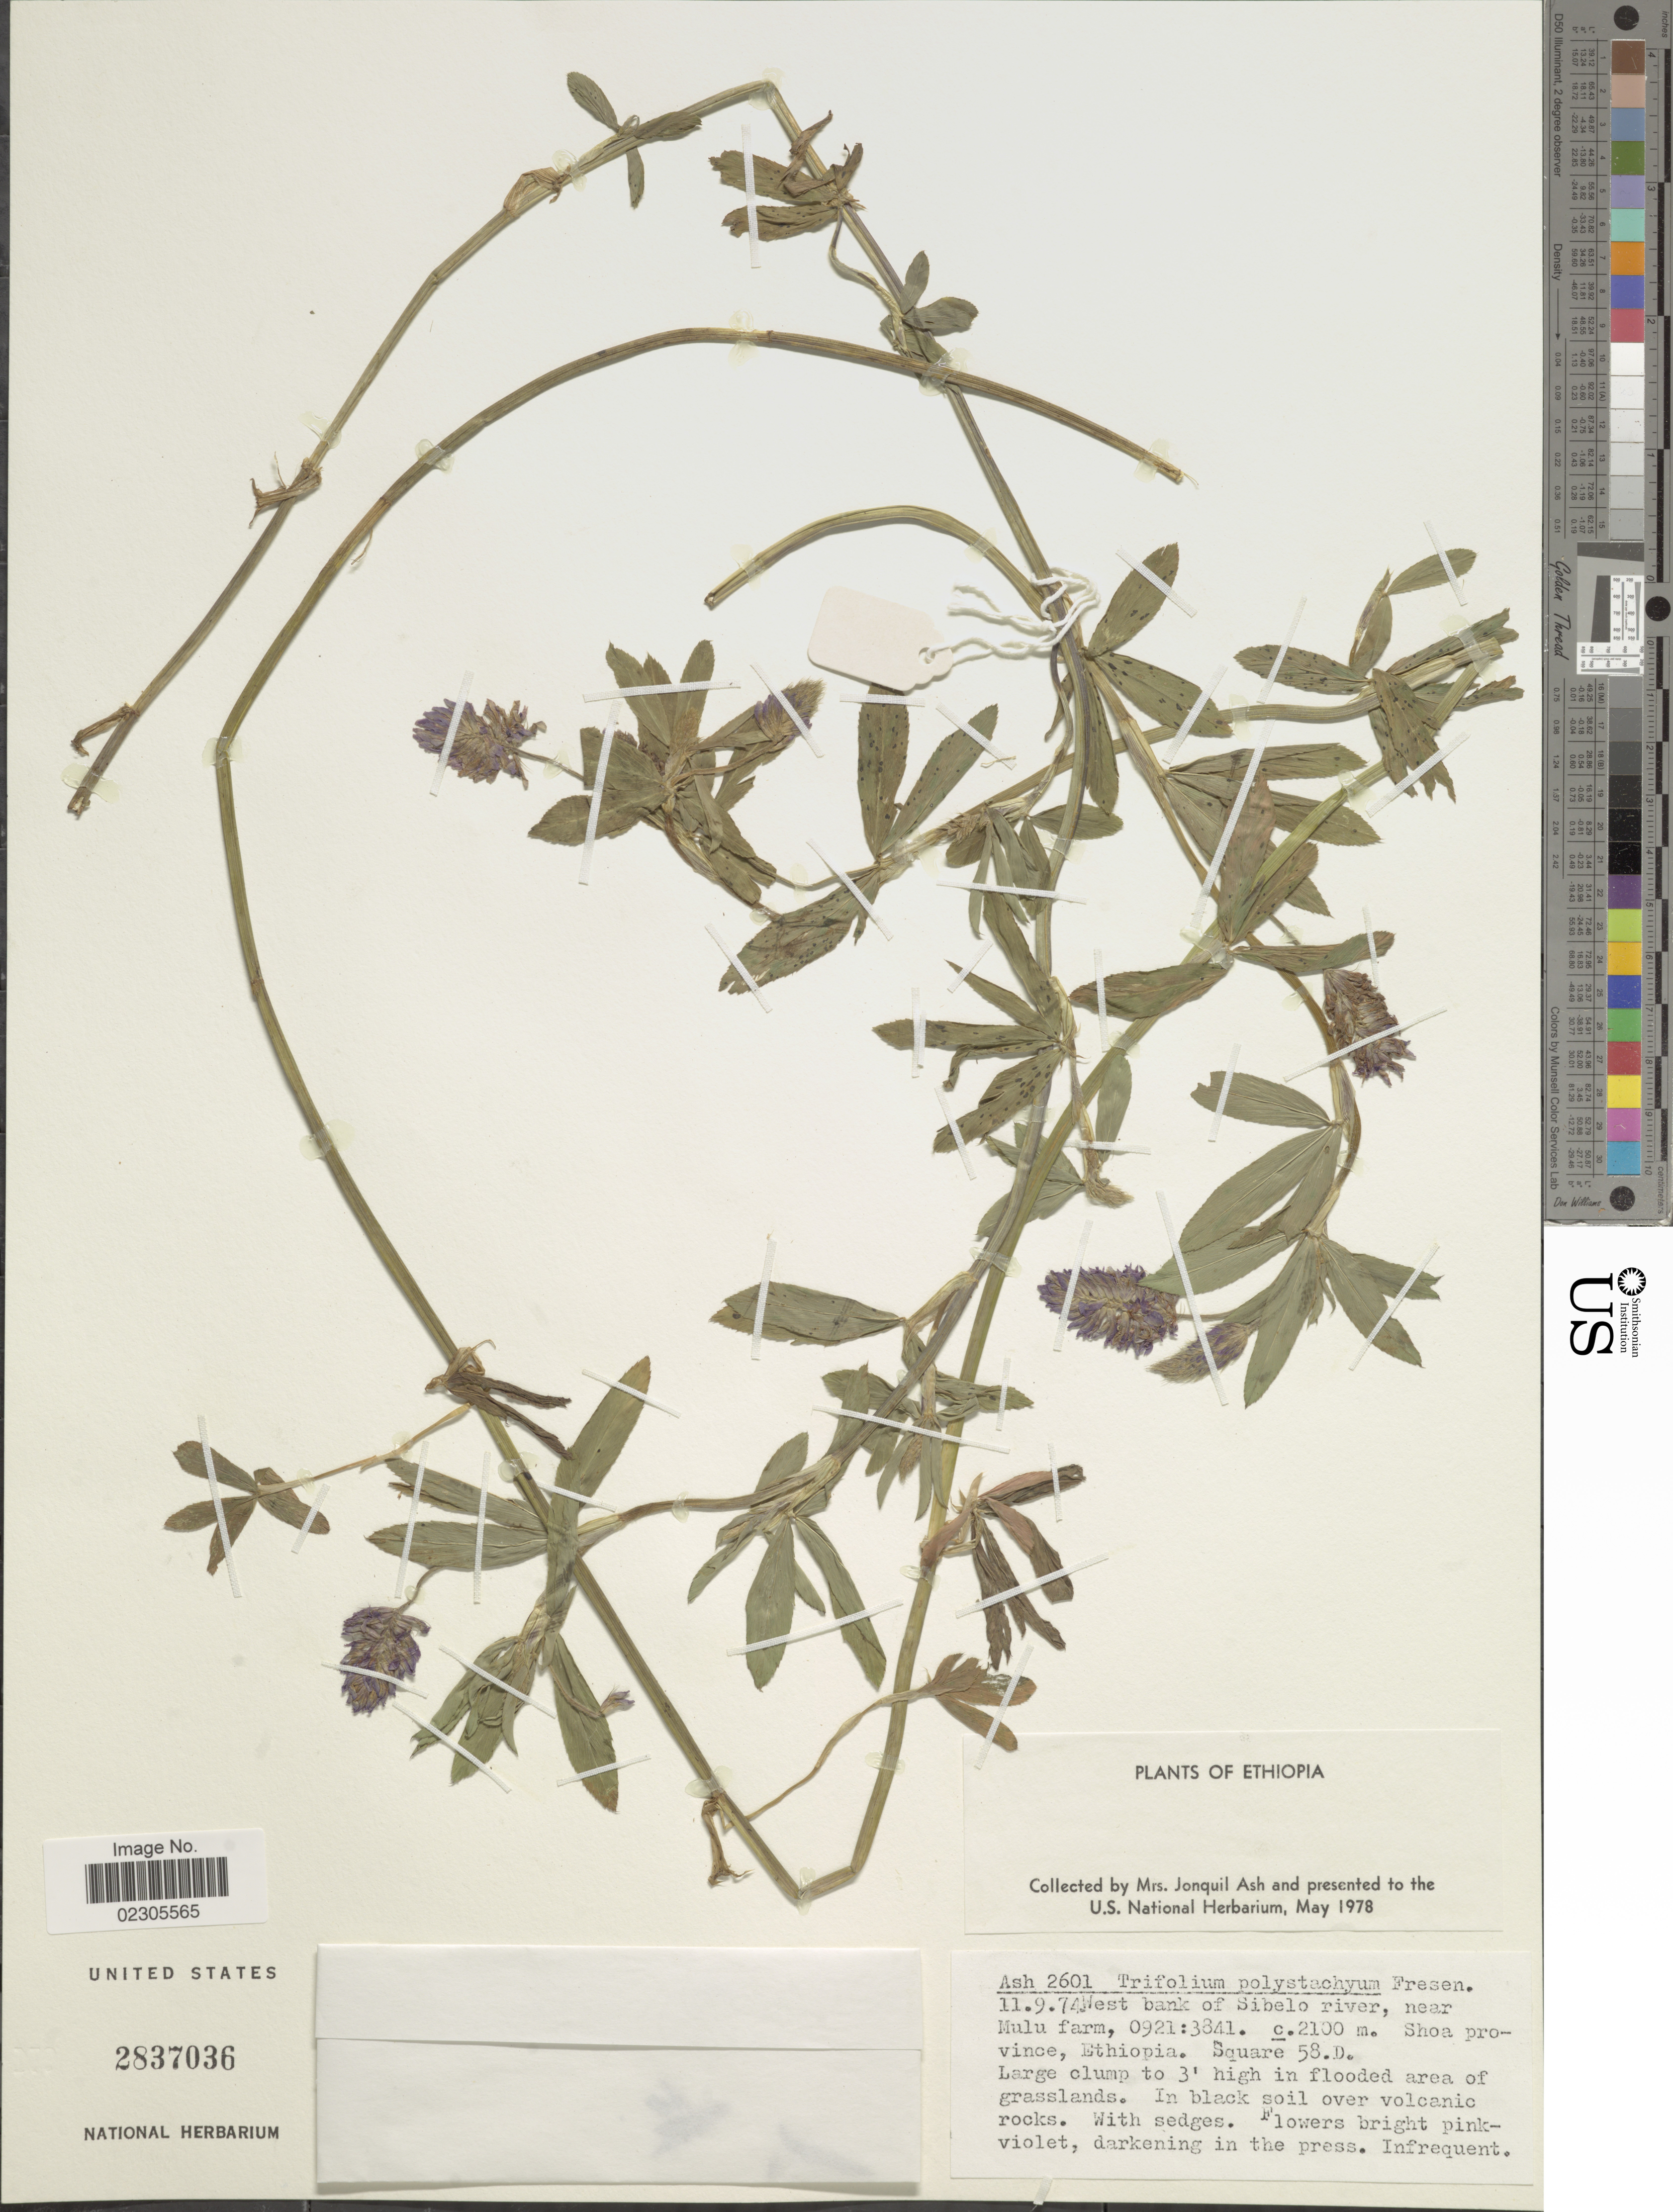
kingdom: Plantae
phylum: Tracheophyta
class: Magnoliopsida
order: Fabales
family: Fabaceae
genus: Trifolium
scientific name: Trifolium polystachyum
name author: Fresen.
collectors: J. Ash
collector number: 2601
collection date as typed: Transcribed d/m/y: 11/9/74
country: Ethiopia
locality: West bank of Sibelo river, near Mulu Farm, 0921:3841. c. 2100m. Shoa province, Ethiopia. Square 58.D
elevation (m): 2100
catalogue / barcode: US 2837036